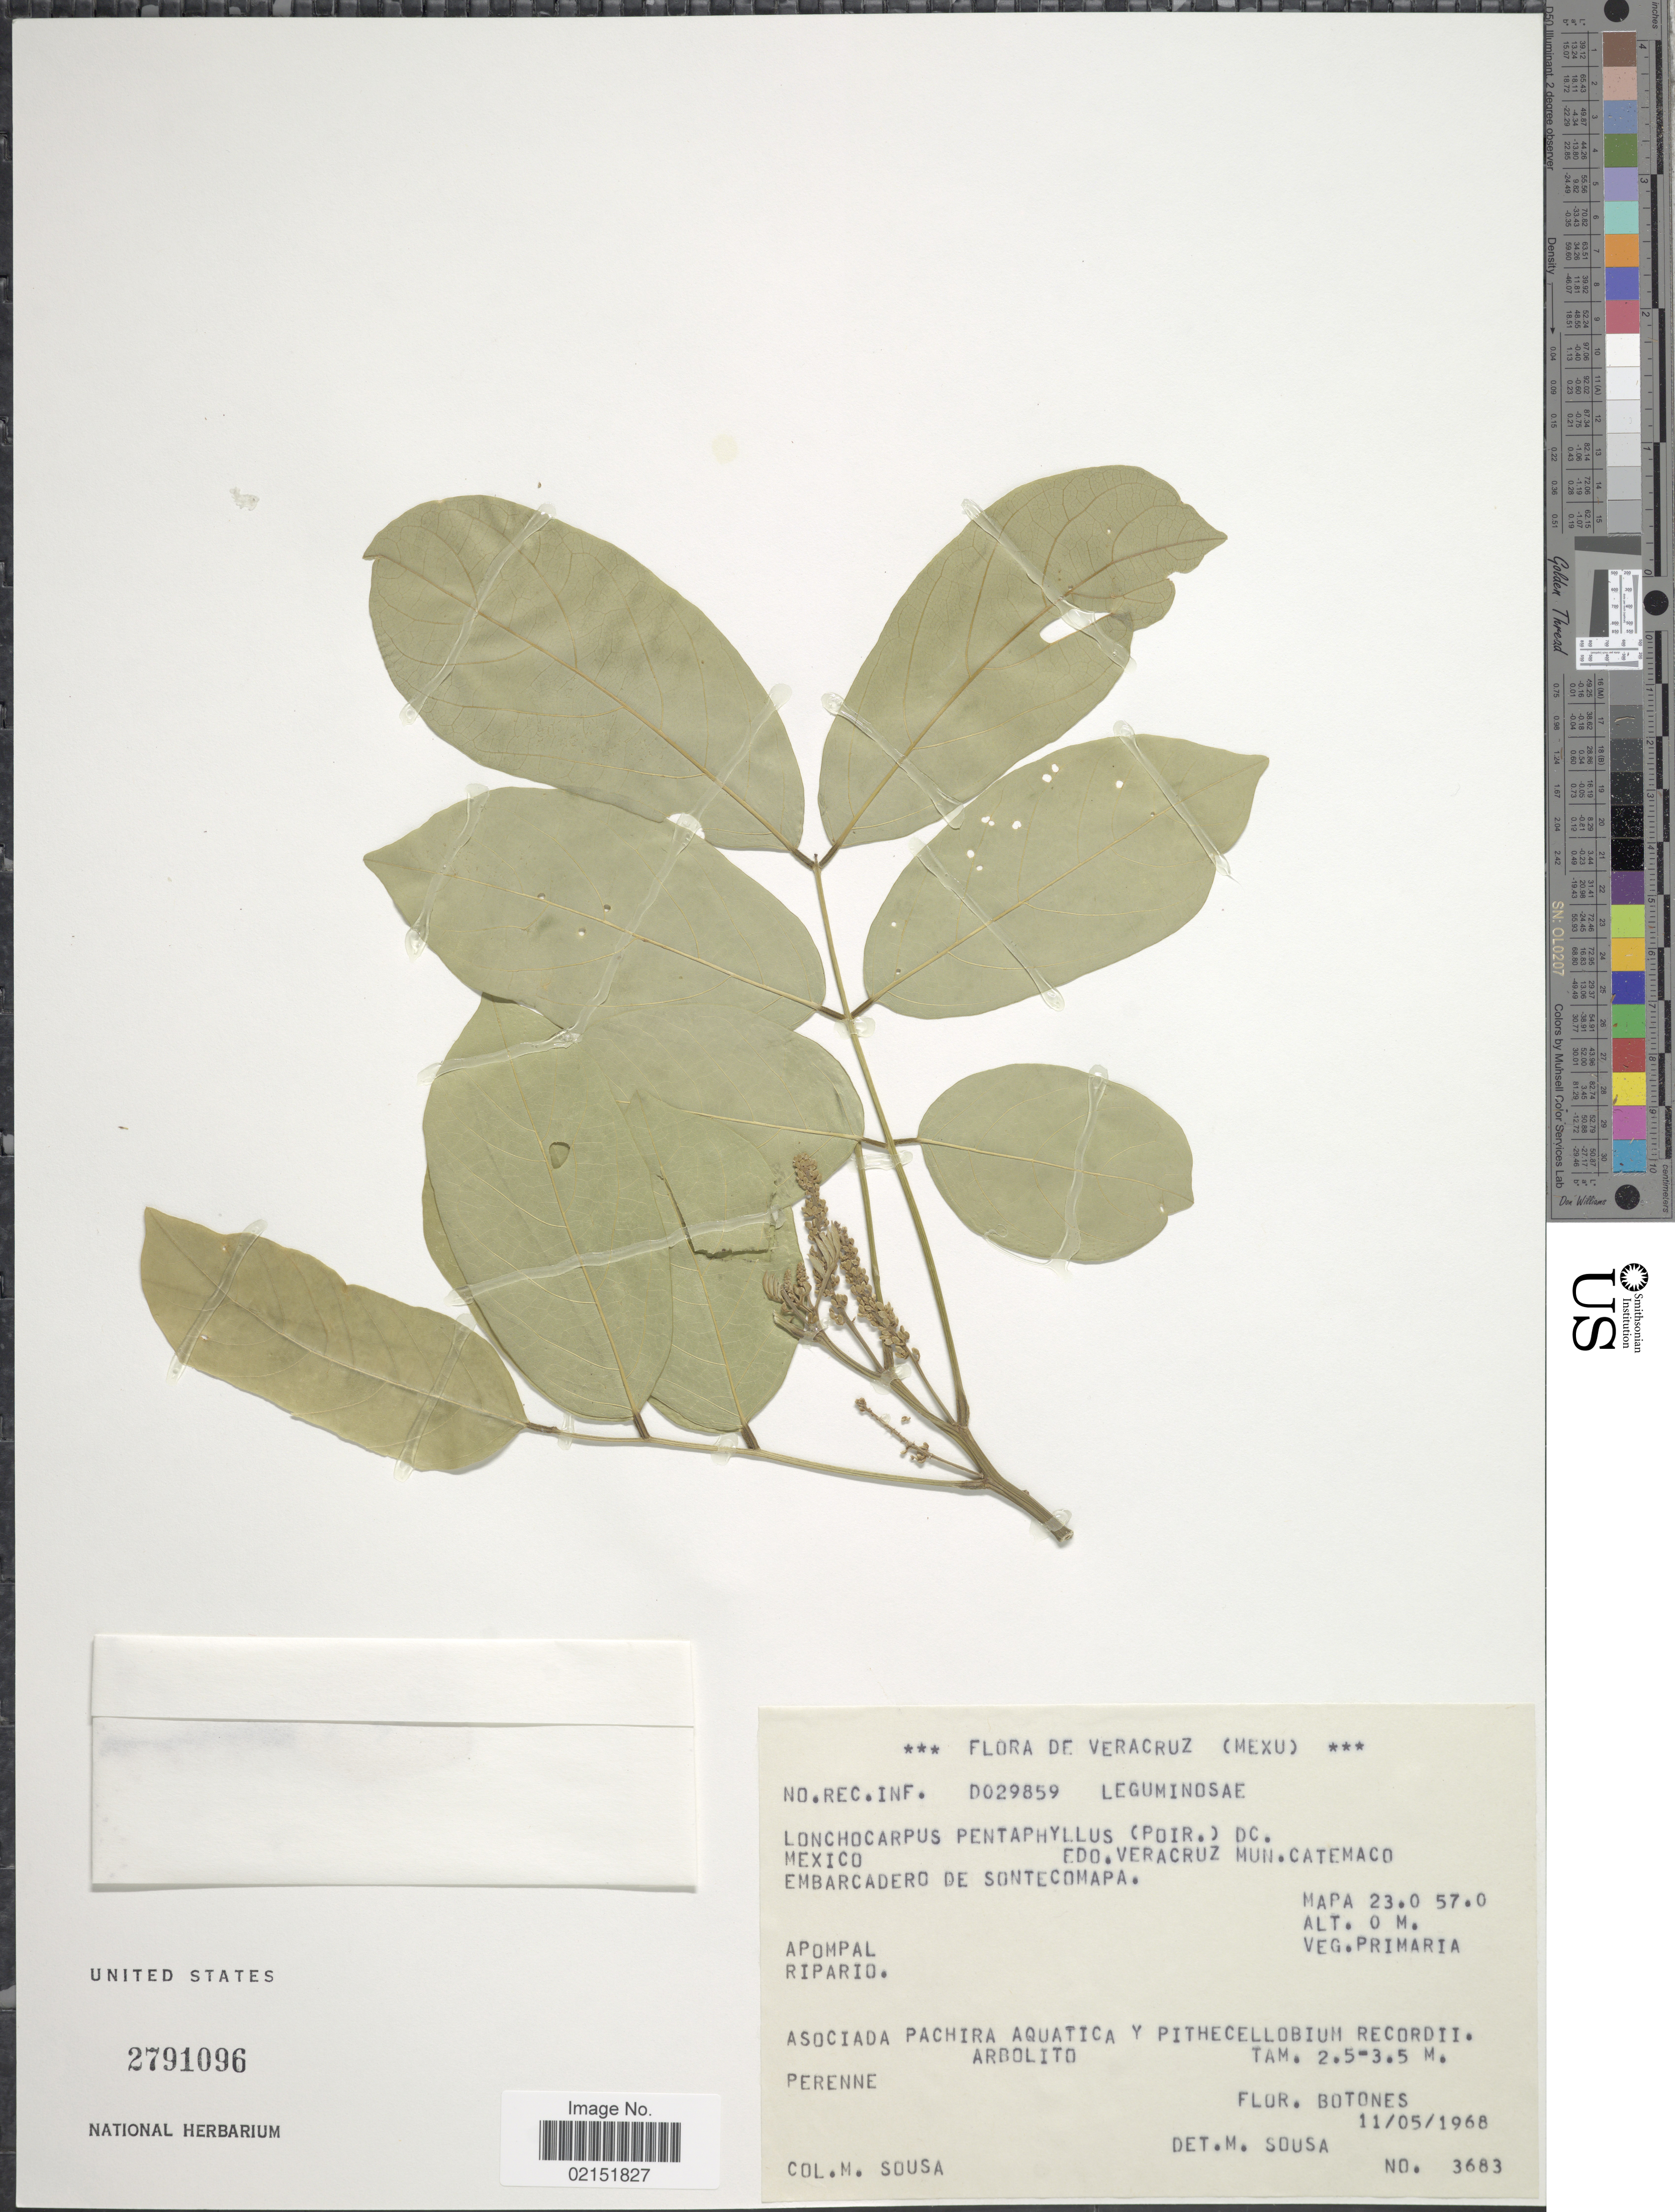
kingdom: Plantae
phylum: Tracheophyta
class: Magnoliopsida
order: Fabales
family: Fabaceae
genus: Lonchocarpus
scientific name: Lonchocarpus pentaphyllus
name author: (Poir.) DC.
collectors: M. Sousa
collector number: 3683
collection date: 1968-05-11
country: Mexico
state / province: Veracruz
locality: Veracruz, Mun. Catemaco, Veg. Primaria, Mapa 23.0 57.0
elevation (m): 0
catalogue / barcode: US 2791096